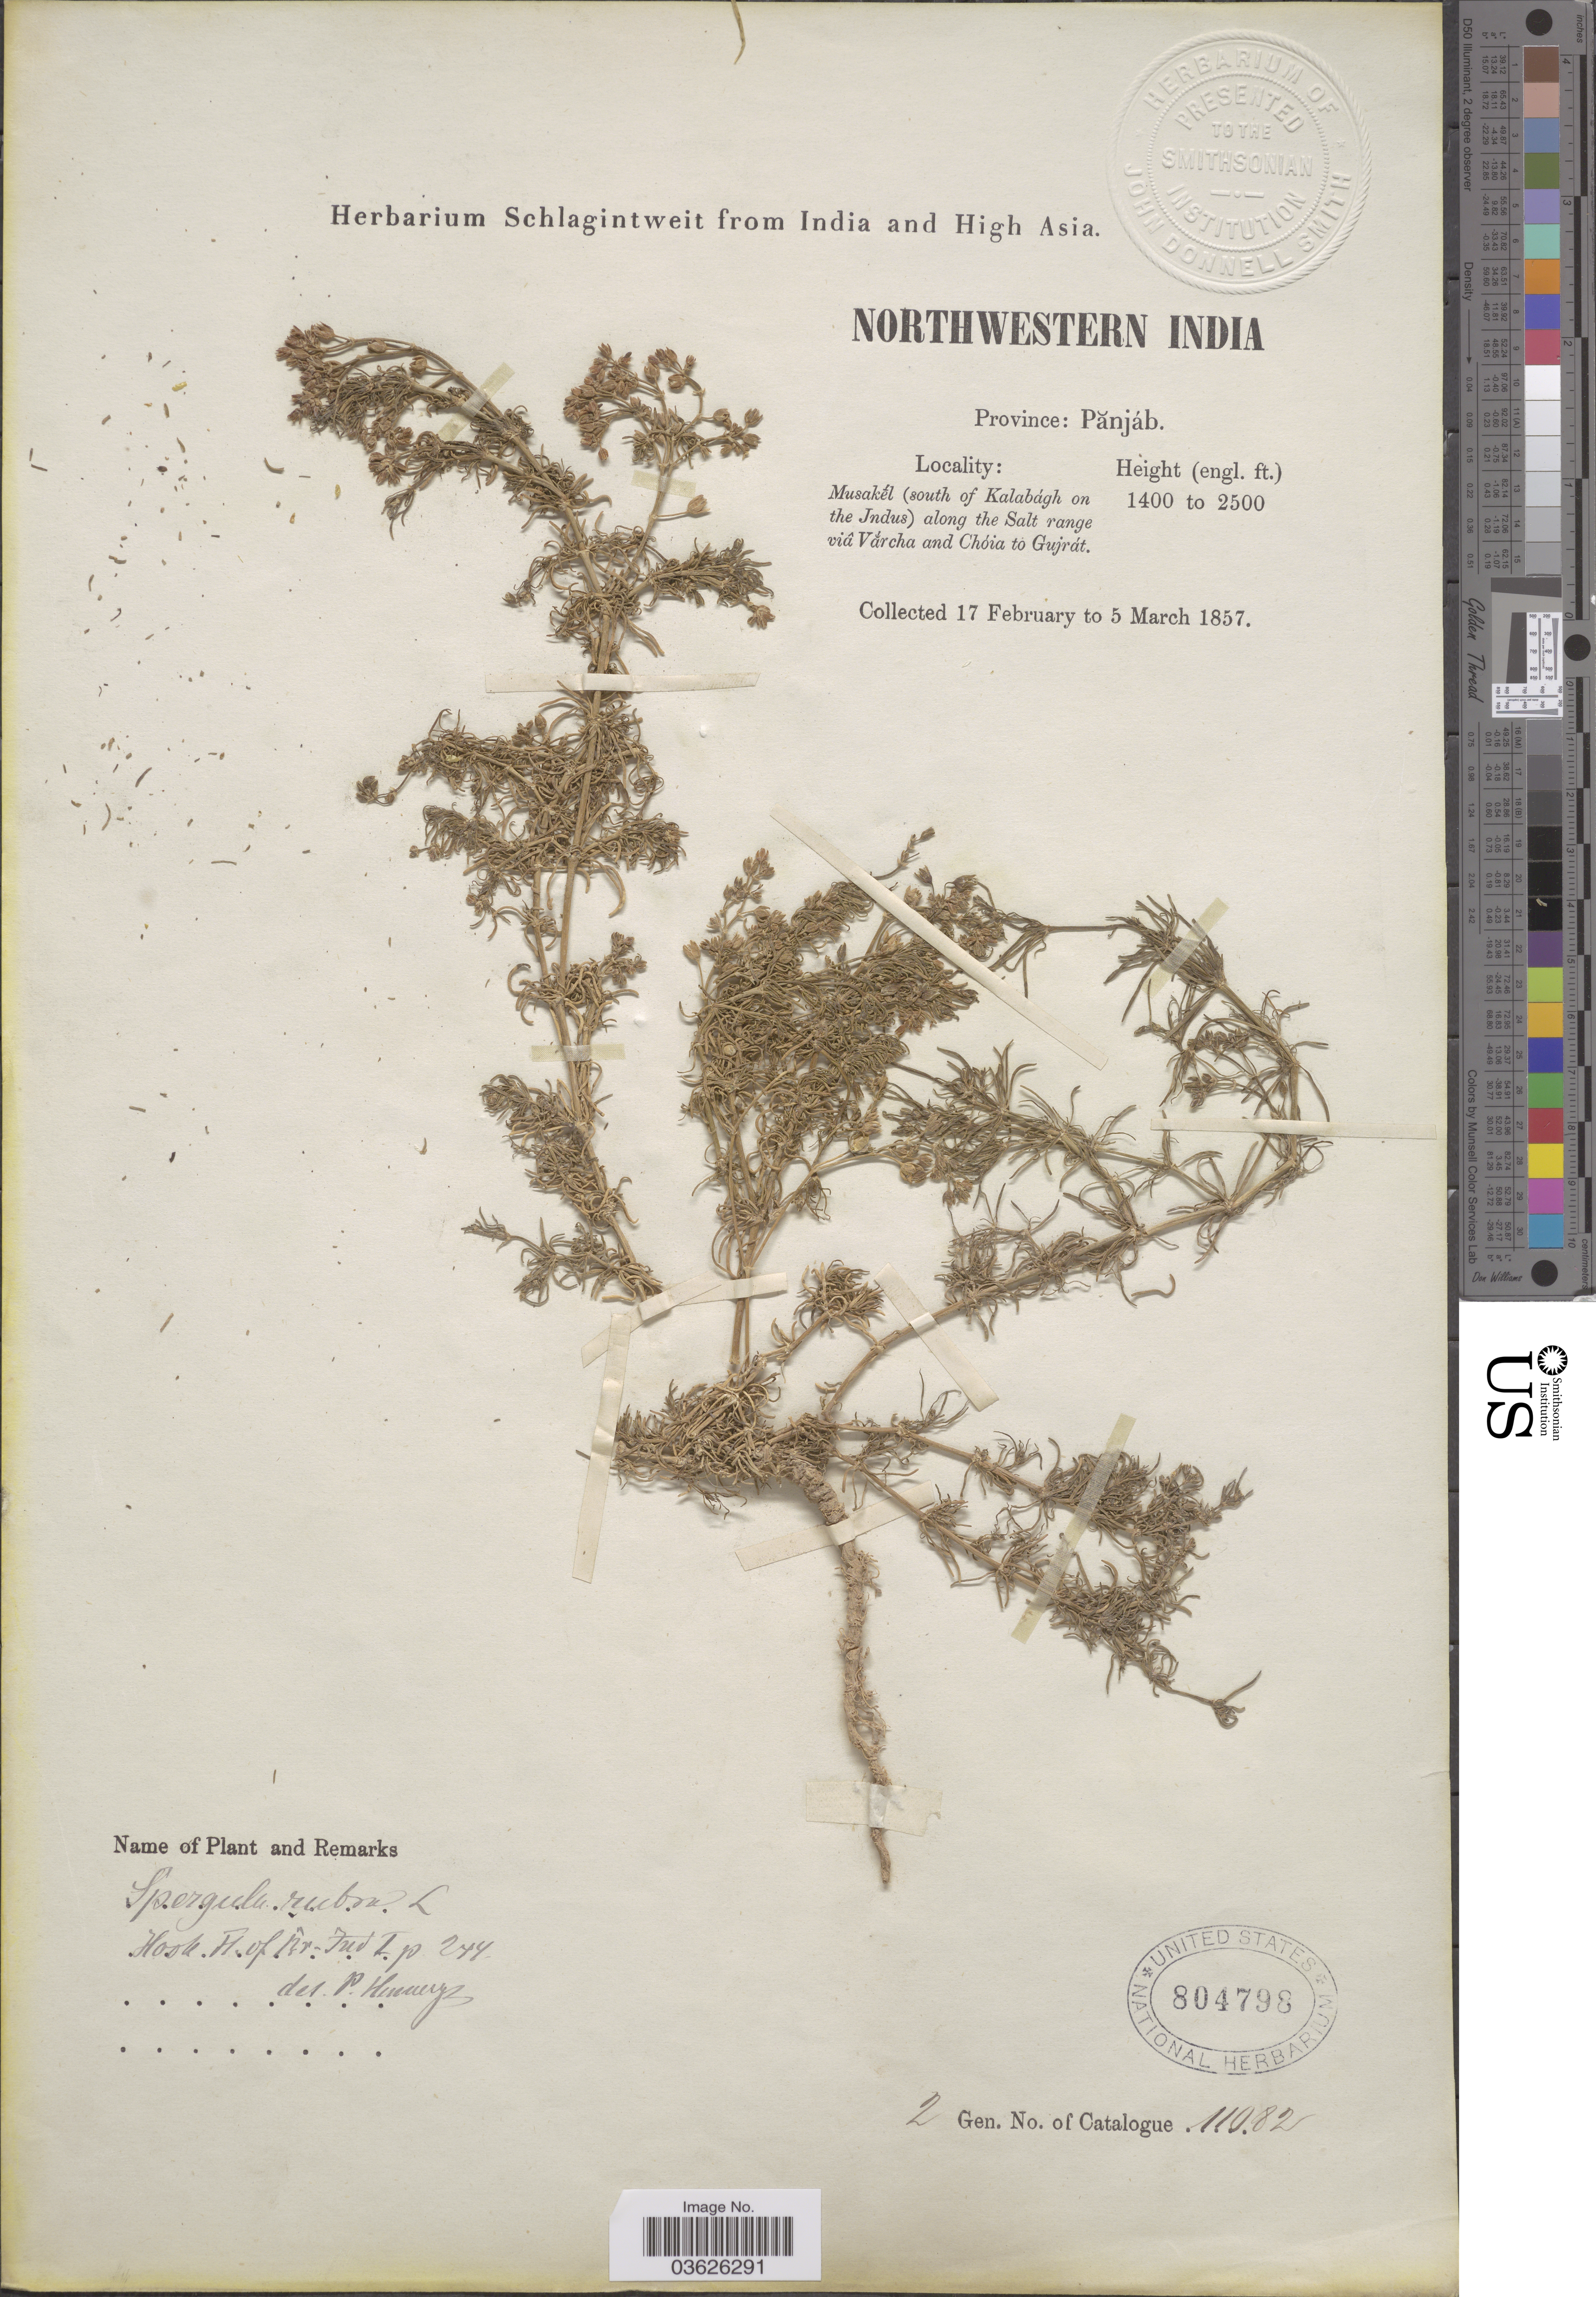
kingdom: Plantae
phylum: Tracheophyta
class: Magnoliopsida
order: Caryophyllales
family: Caryophyllaceae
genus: Spergularia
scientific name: Spergularia rubra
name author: (L.) J. Presl & C. Presl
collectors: ex herb. Schlagintweit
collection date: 1857-02-17/1857-03-05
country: India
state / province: Punjab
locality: Northwestern India. Province: Pănjáb. Musakḗl (south of Kalabágh on the Jndus) along the Salt range viâ Vắrcha and Chóia to Gujrát.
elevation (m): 427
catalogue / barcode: US 804798